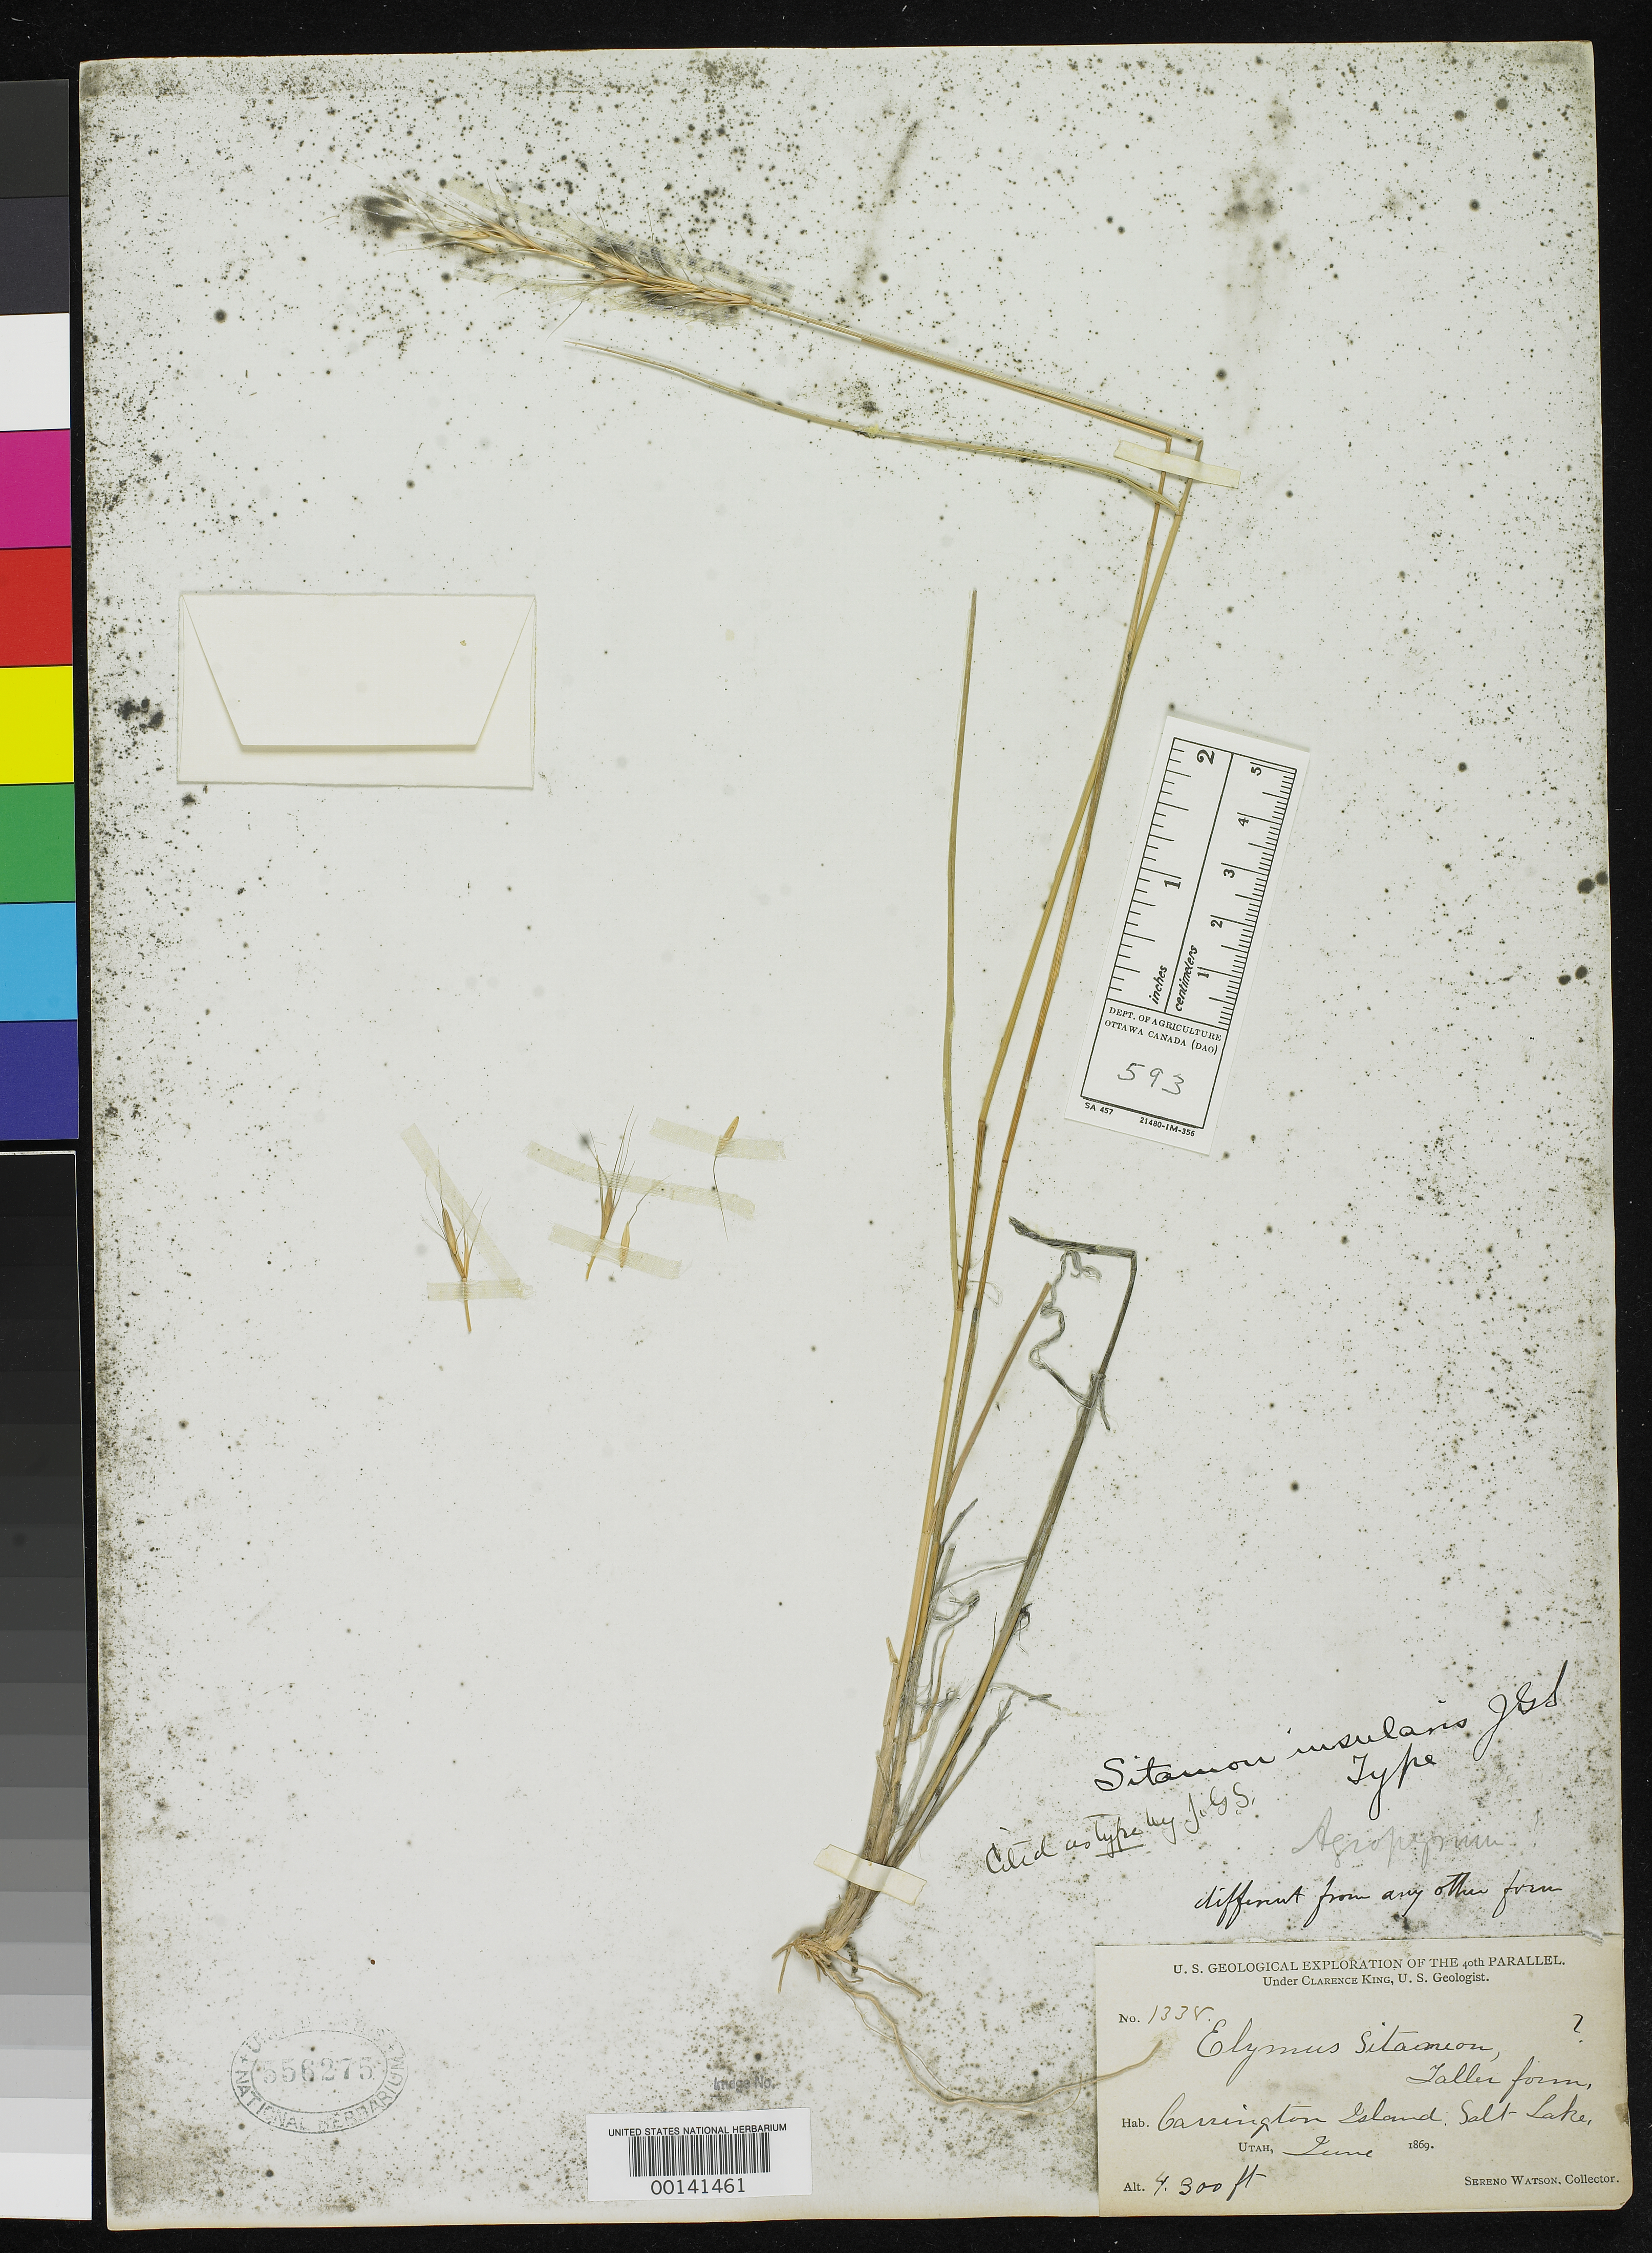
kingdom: Plantae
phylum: Tracheophyta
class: Liliopsida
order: Poales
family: Poaceae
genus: Sitanion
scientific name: Sitanion insulare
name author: J.G. Sm.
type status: Isotype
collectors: S. Watson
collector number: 1338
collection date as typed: Jun 1869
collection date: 1869-06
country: United States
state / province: Utah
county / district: Salt Lake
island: Carrington Island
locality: Island, Salt Lake; alt. 4300 ft.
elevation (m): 1311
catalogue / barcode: US 556275